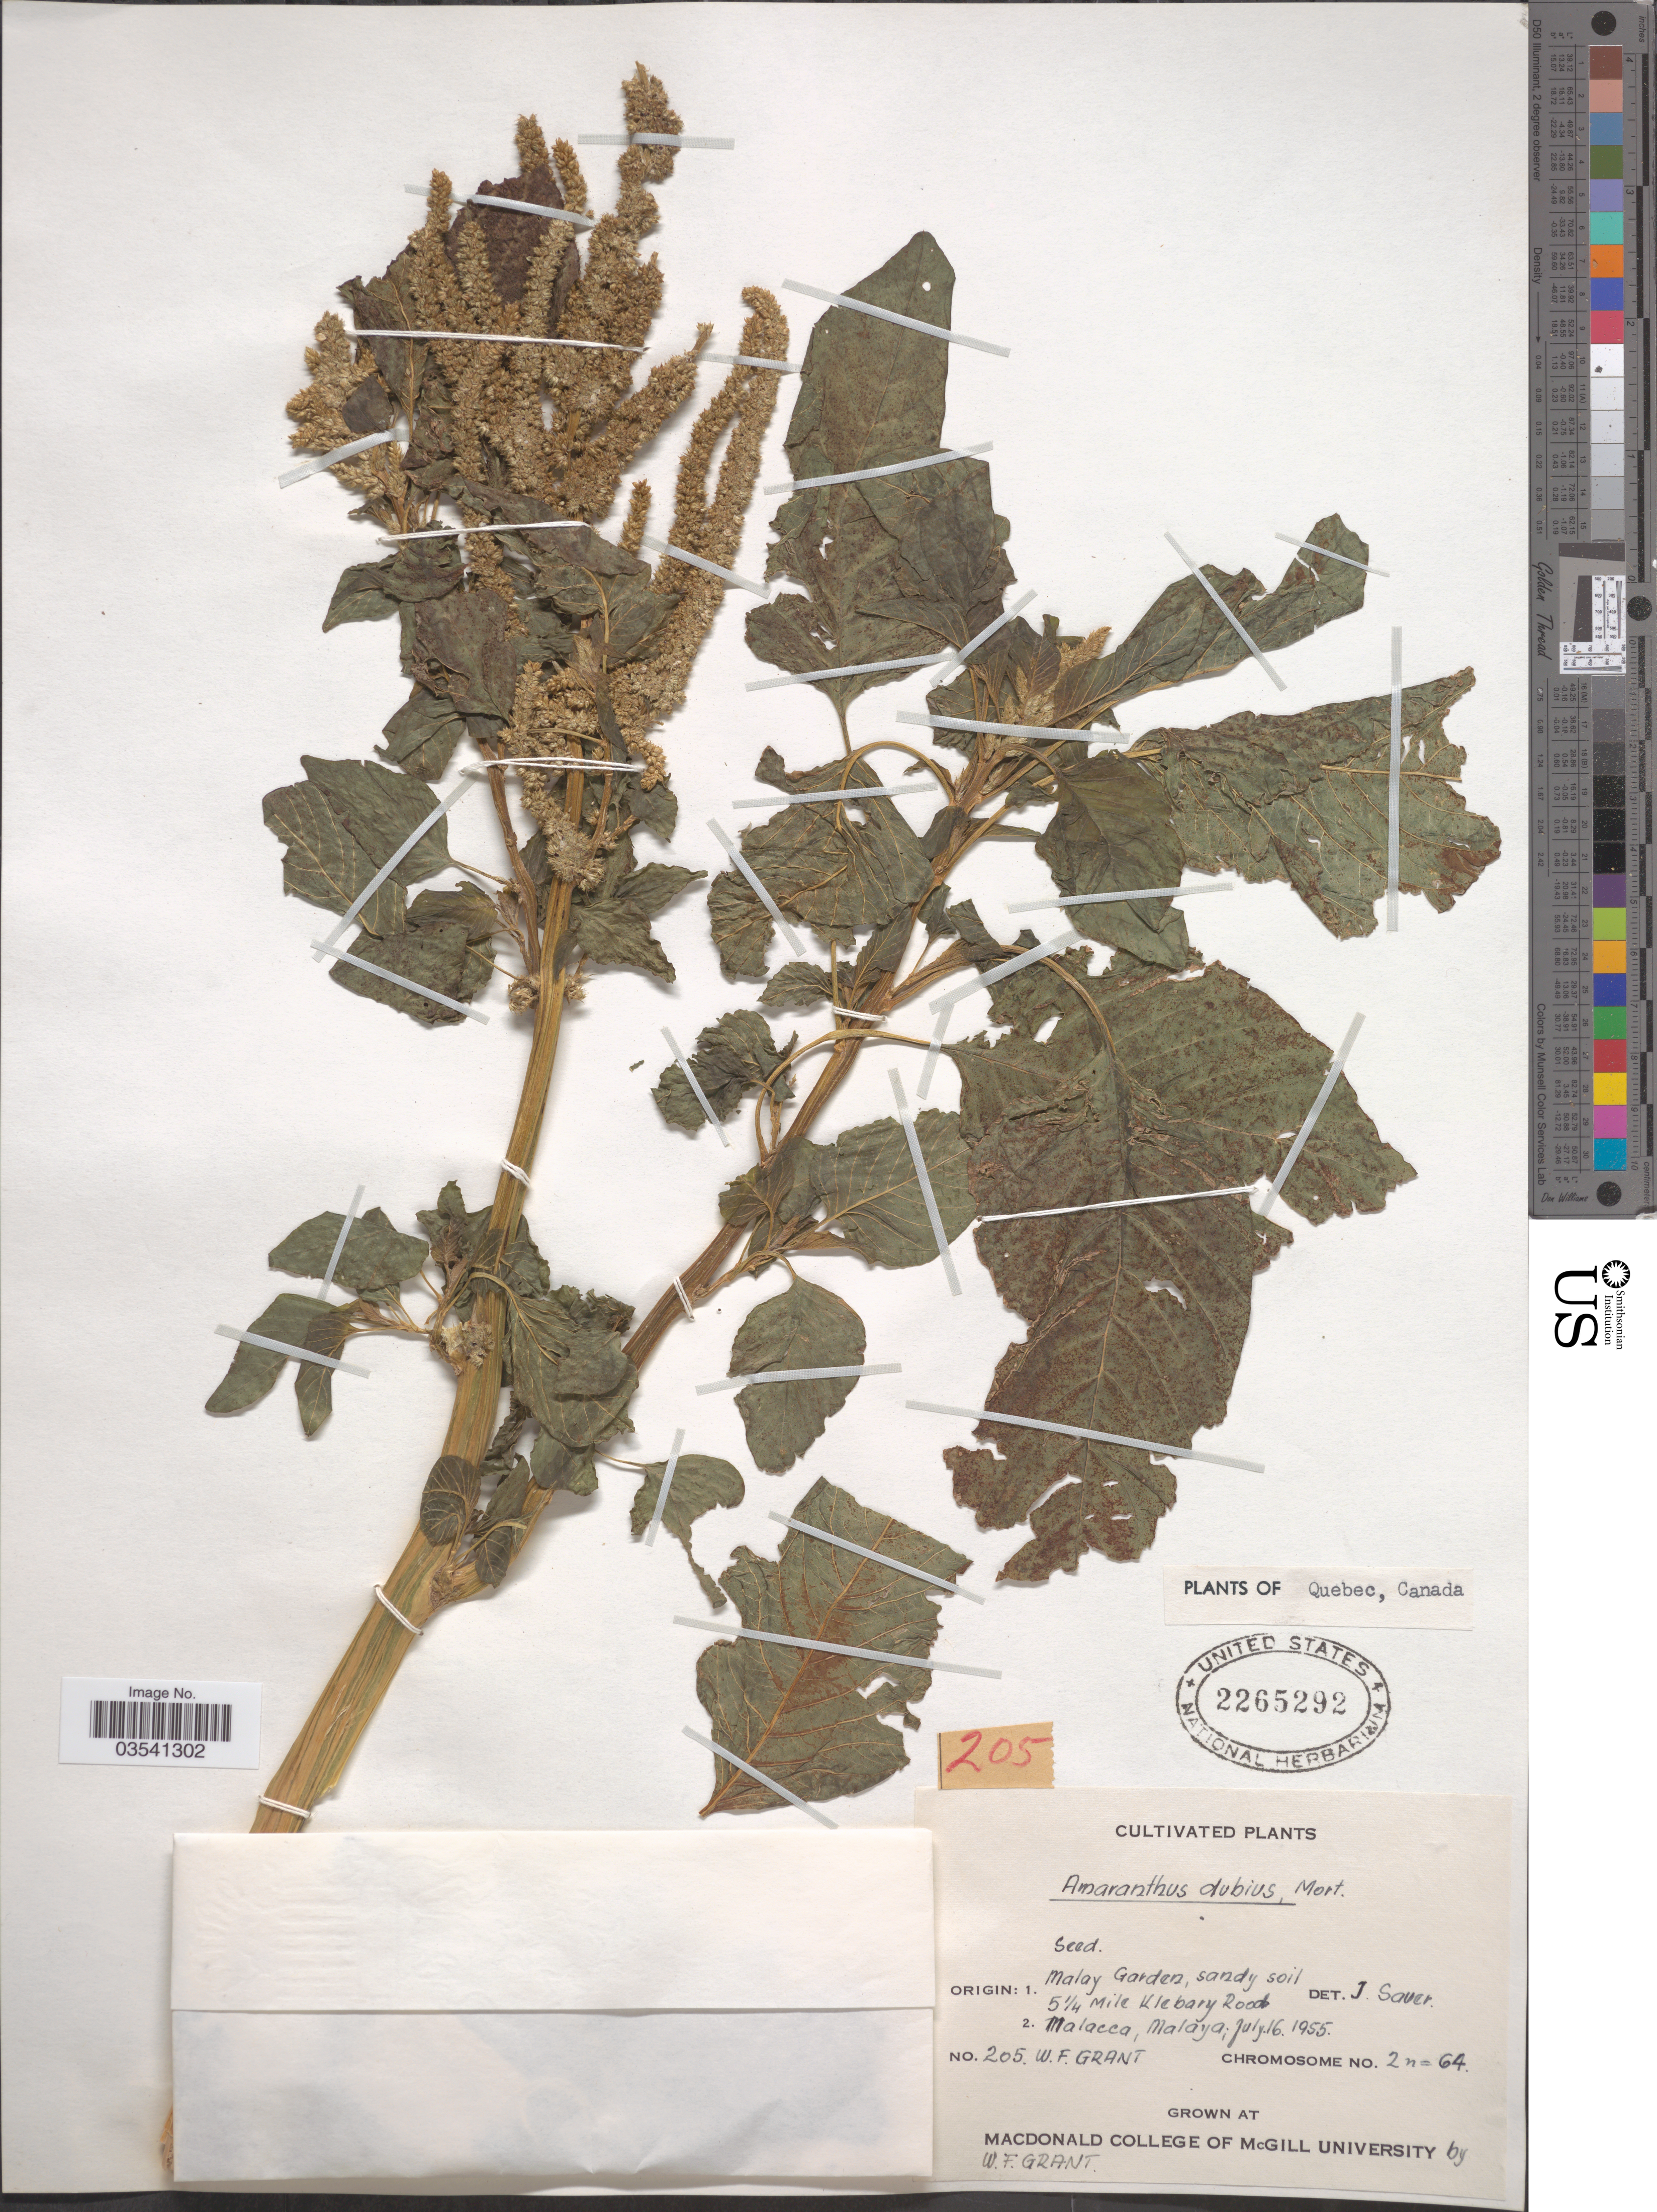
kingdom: Plantae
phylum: Tracheophyta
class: Magnoliopsida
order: Caryophyllales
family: Amaranthaceae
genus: Amaranthus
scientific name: Amaranthus dubius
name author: Mart. ex Thell.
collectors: W. Grant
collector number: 205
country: Canada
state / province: Quebec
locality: Grown at MacDonald College of McGill University.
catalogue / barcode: US 2265292